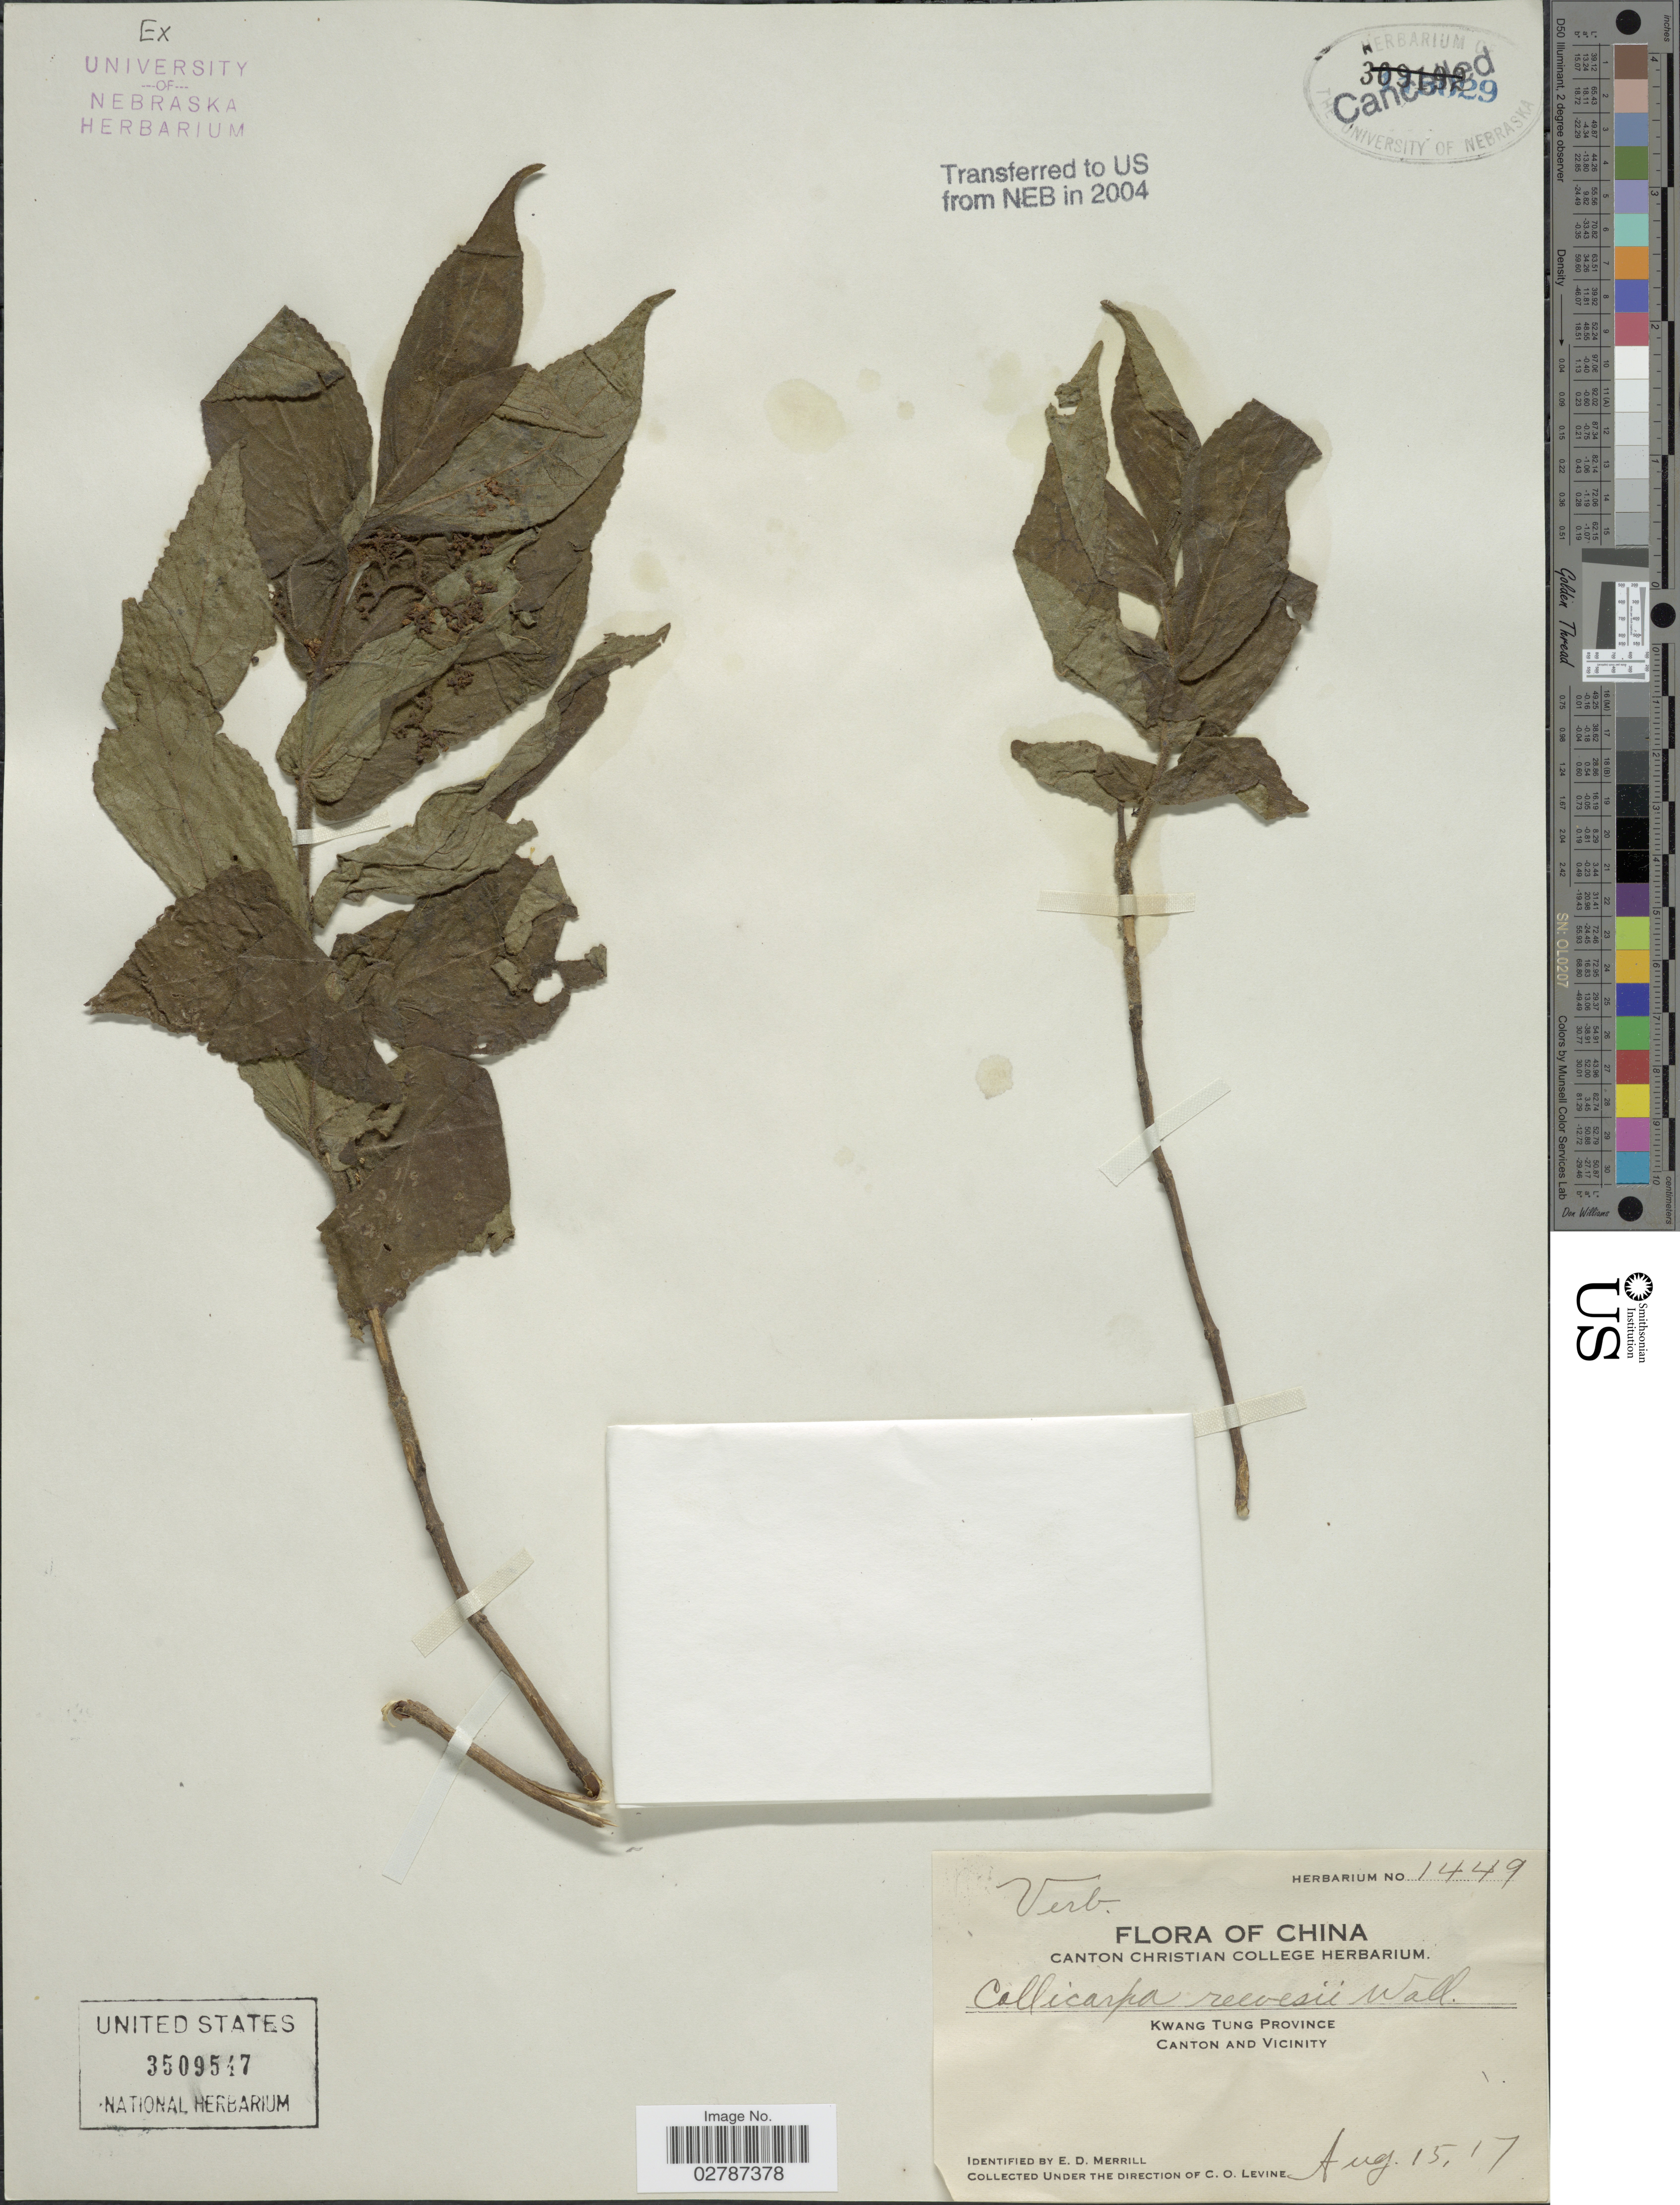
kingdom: Plantae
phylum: Tracheophyta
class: Magnoliopsida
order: Lamiales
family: Lamiaceae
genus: Callicarpa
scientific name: Callicarpa nudiflora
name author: Hook. & Arn.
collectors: C. O. Levine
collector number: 1449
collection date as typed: Transcribed d/m/y: 15/8/17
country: China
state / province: Guangdong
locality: Kwang Tung. Canton and Vicinity.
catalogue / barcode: US 3509547